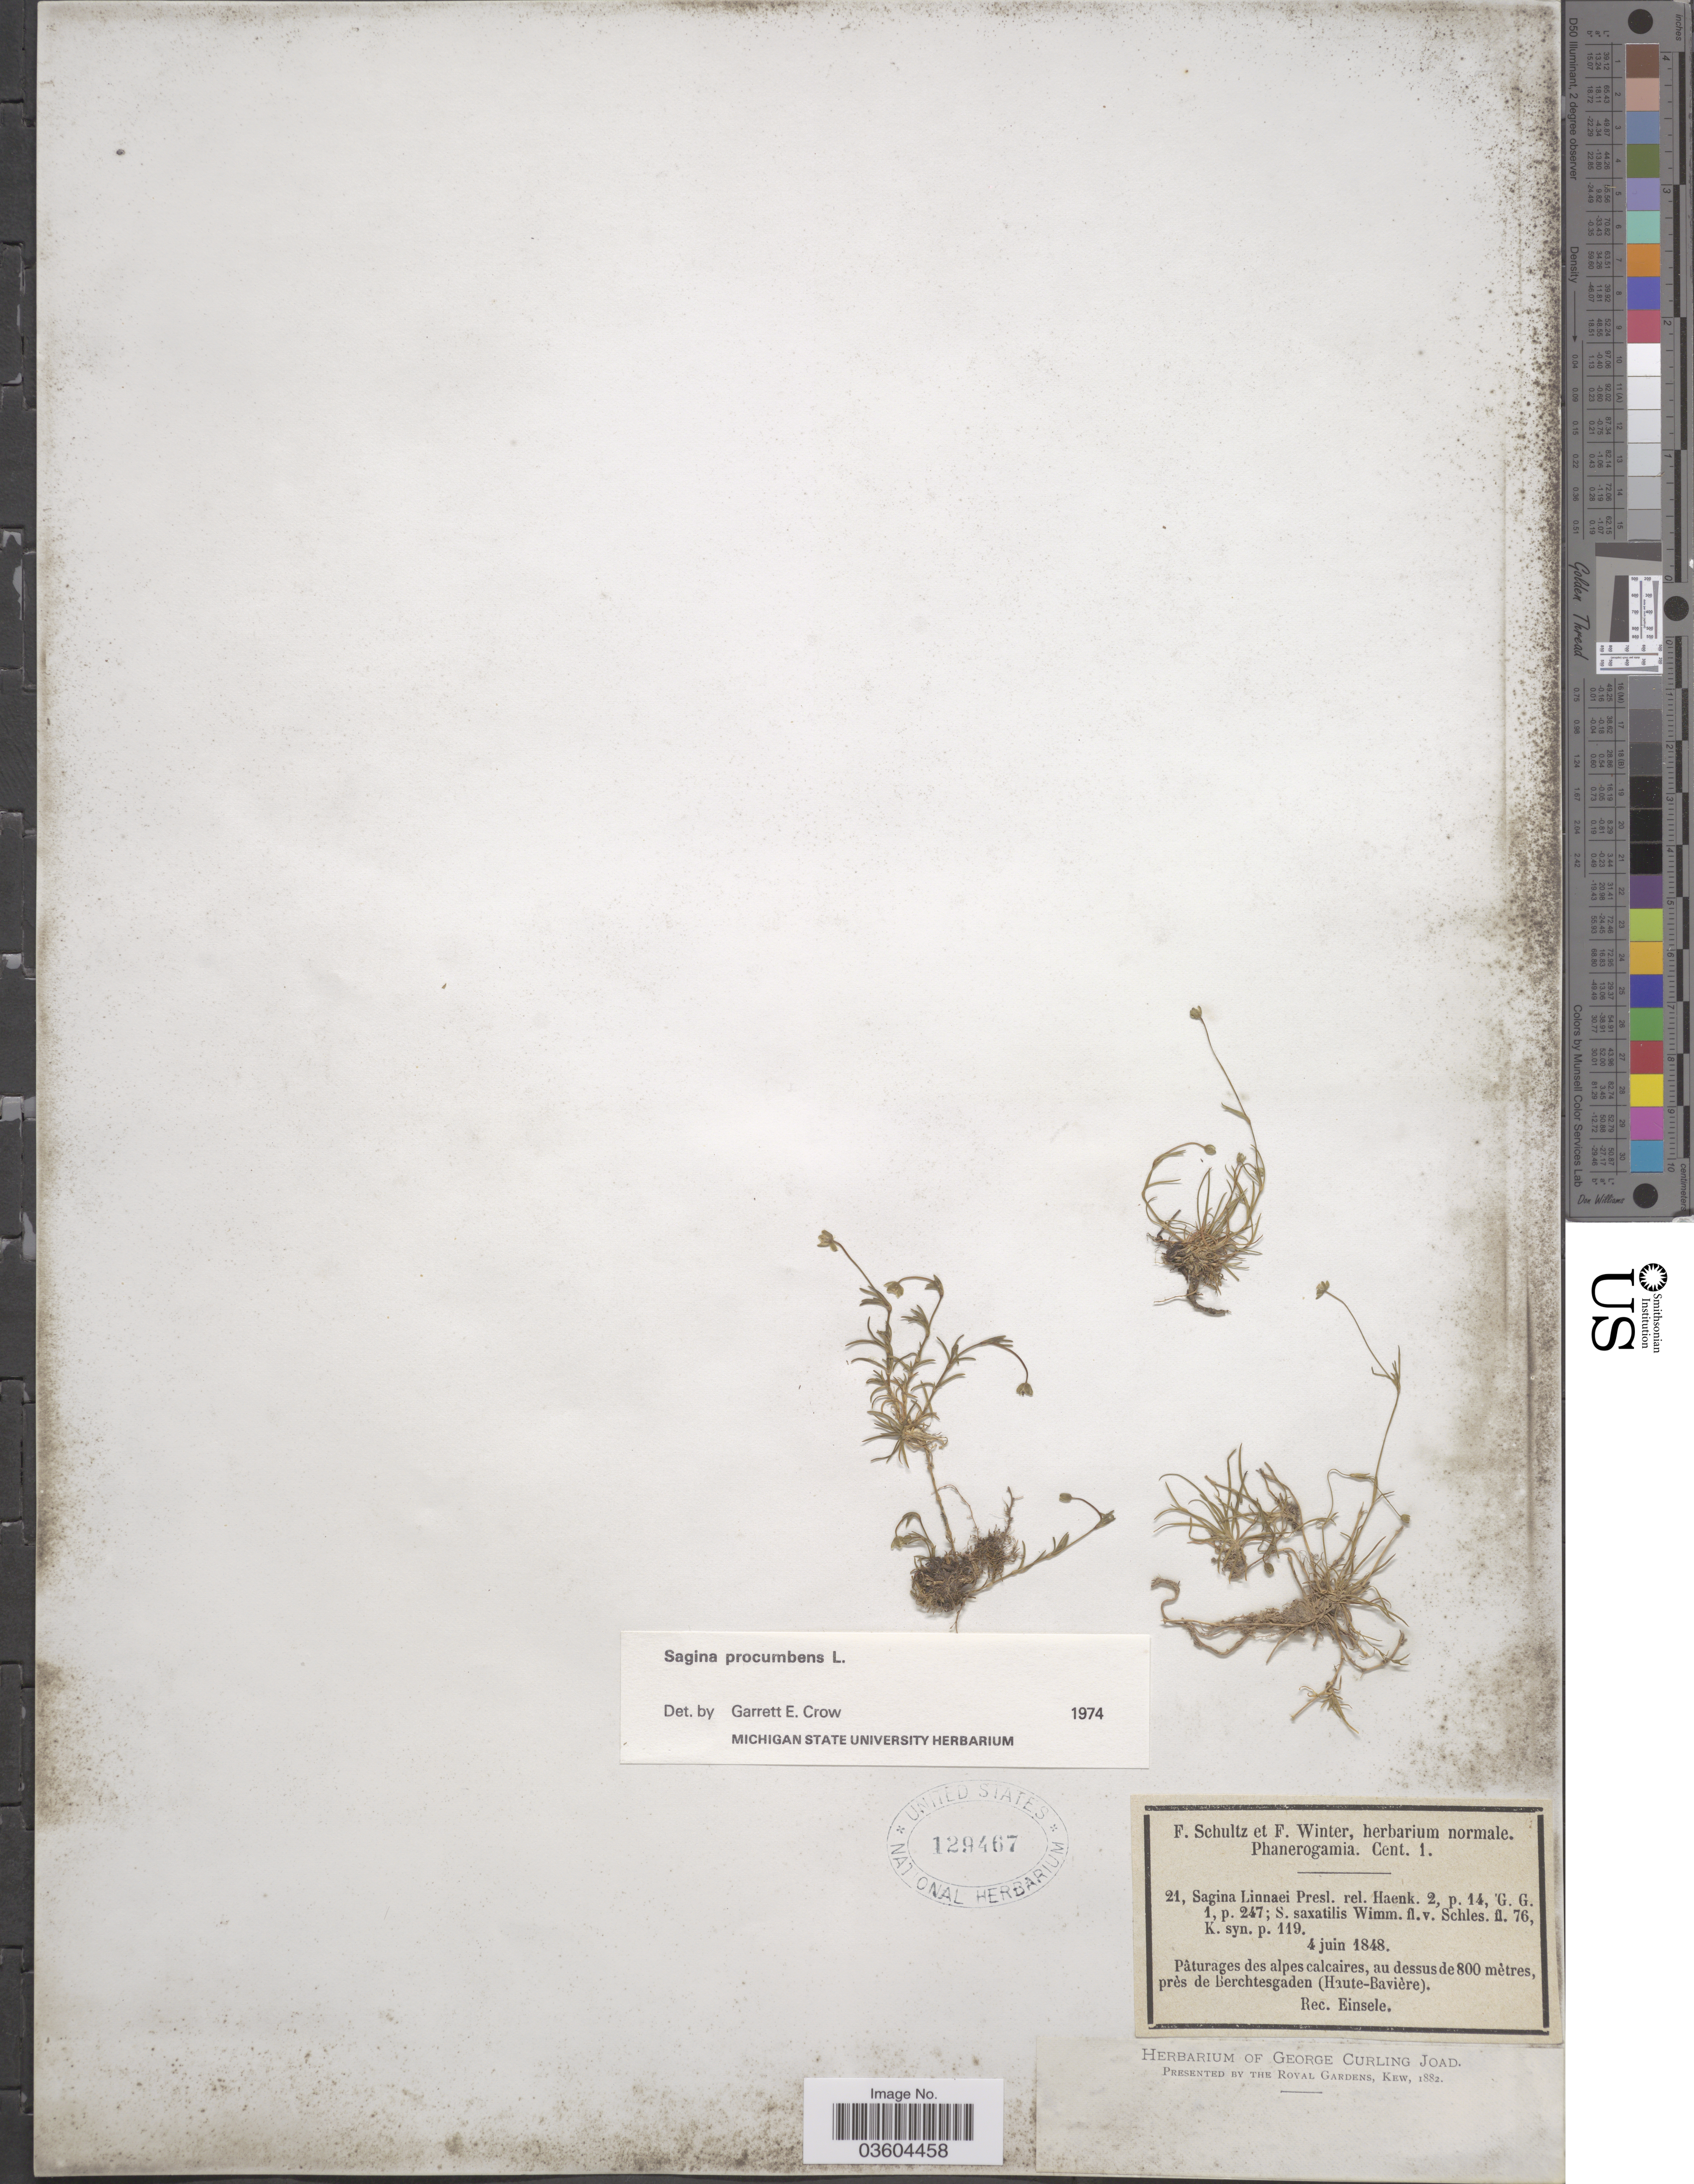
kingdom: Plantae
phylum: Tracheophyta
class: Magnoliopsida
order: Caryophyllales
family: Caryophyllaceae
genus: Sagina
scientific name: Sagina procumbens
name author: L.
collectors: Einsele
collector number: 21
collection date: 1848-06-04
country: Germany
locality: Près de Berchtesgaden (Haute-Bavière).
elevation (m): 800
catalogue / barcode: US 129467